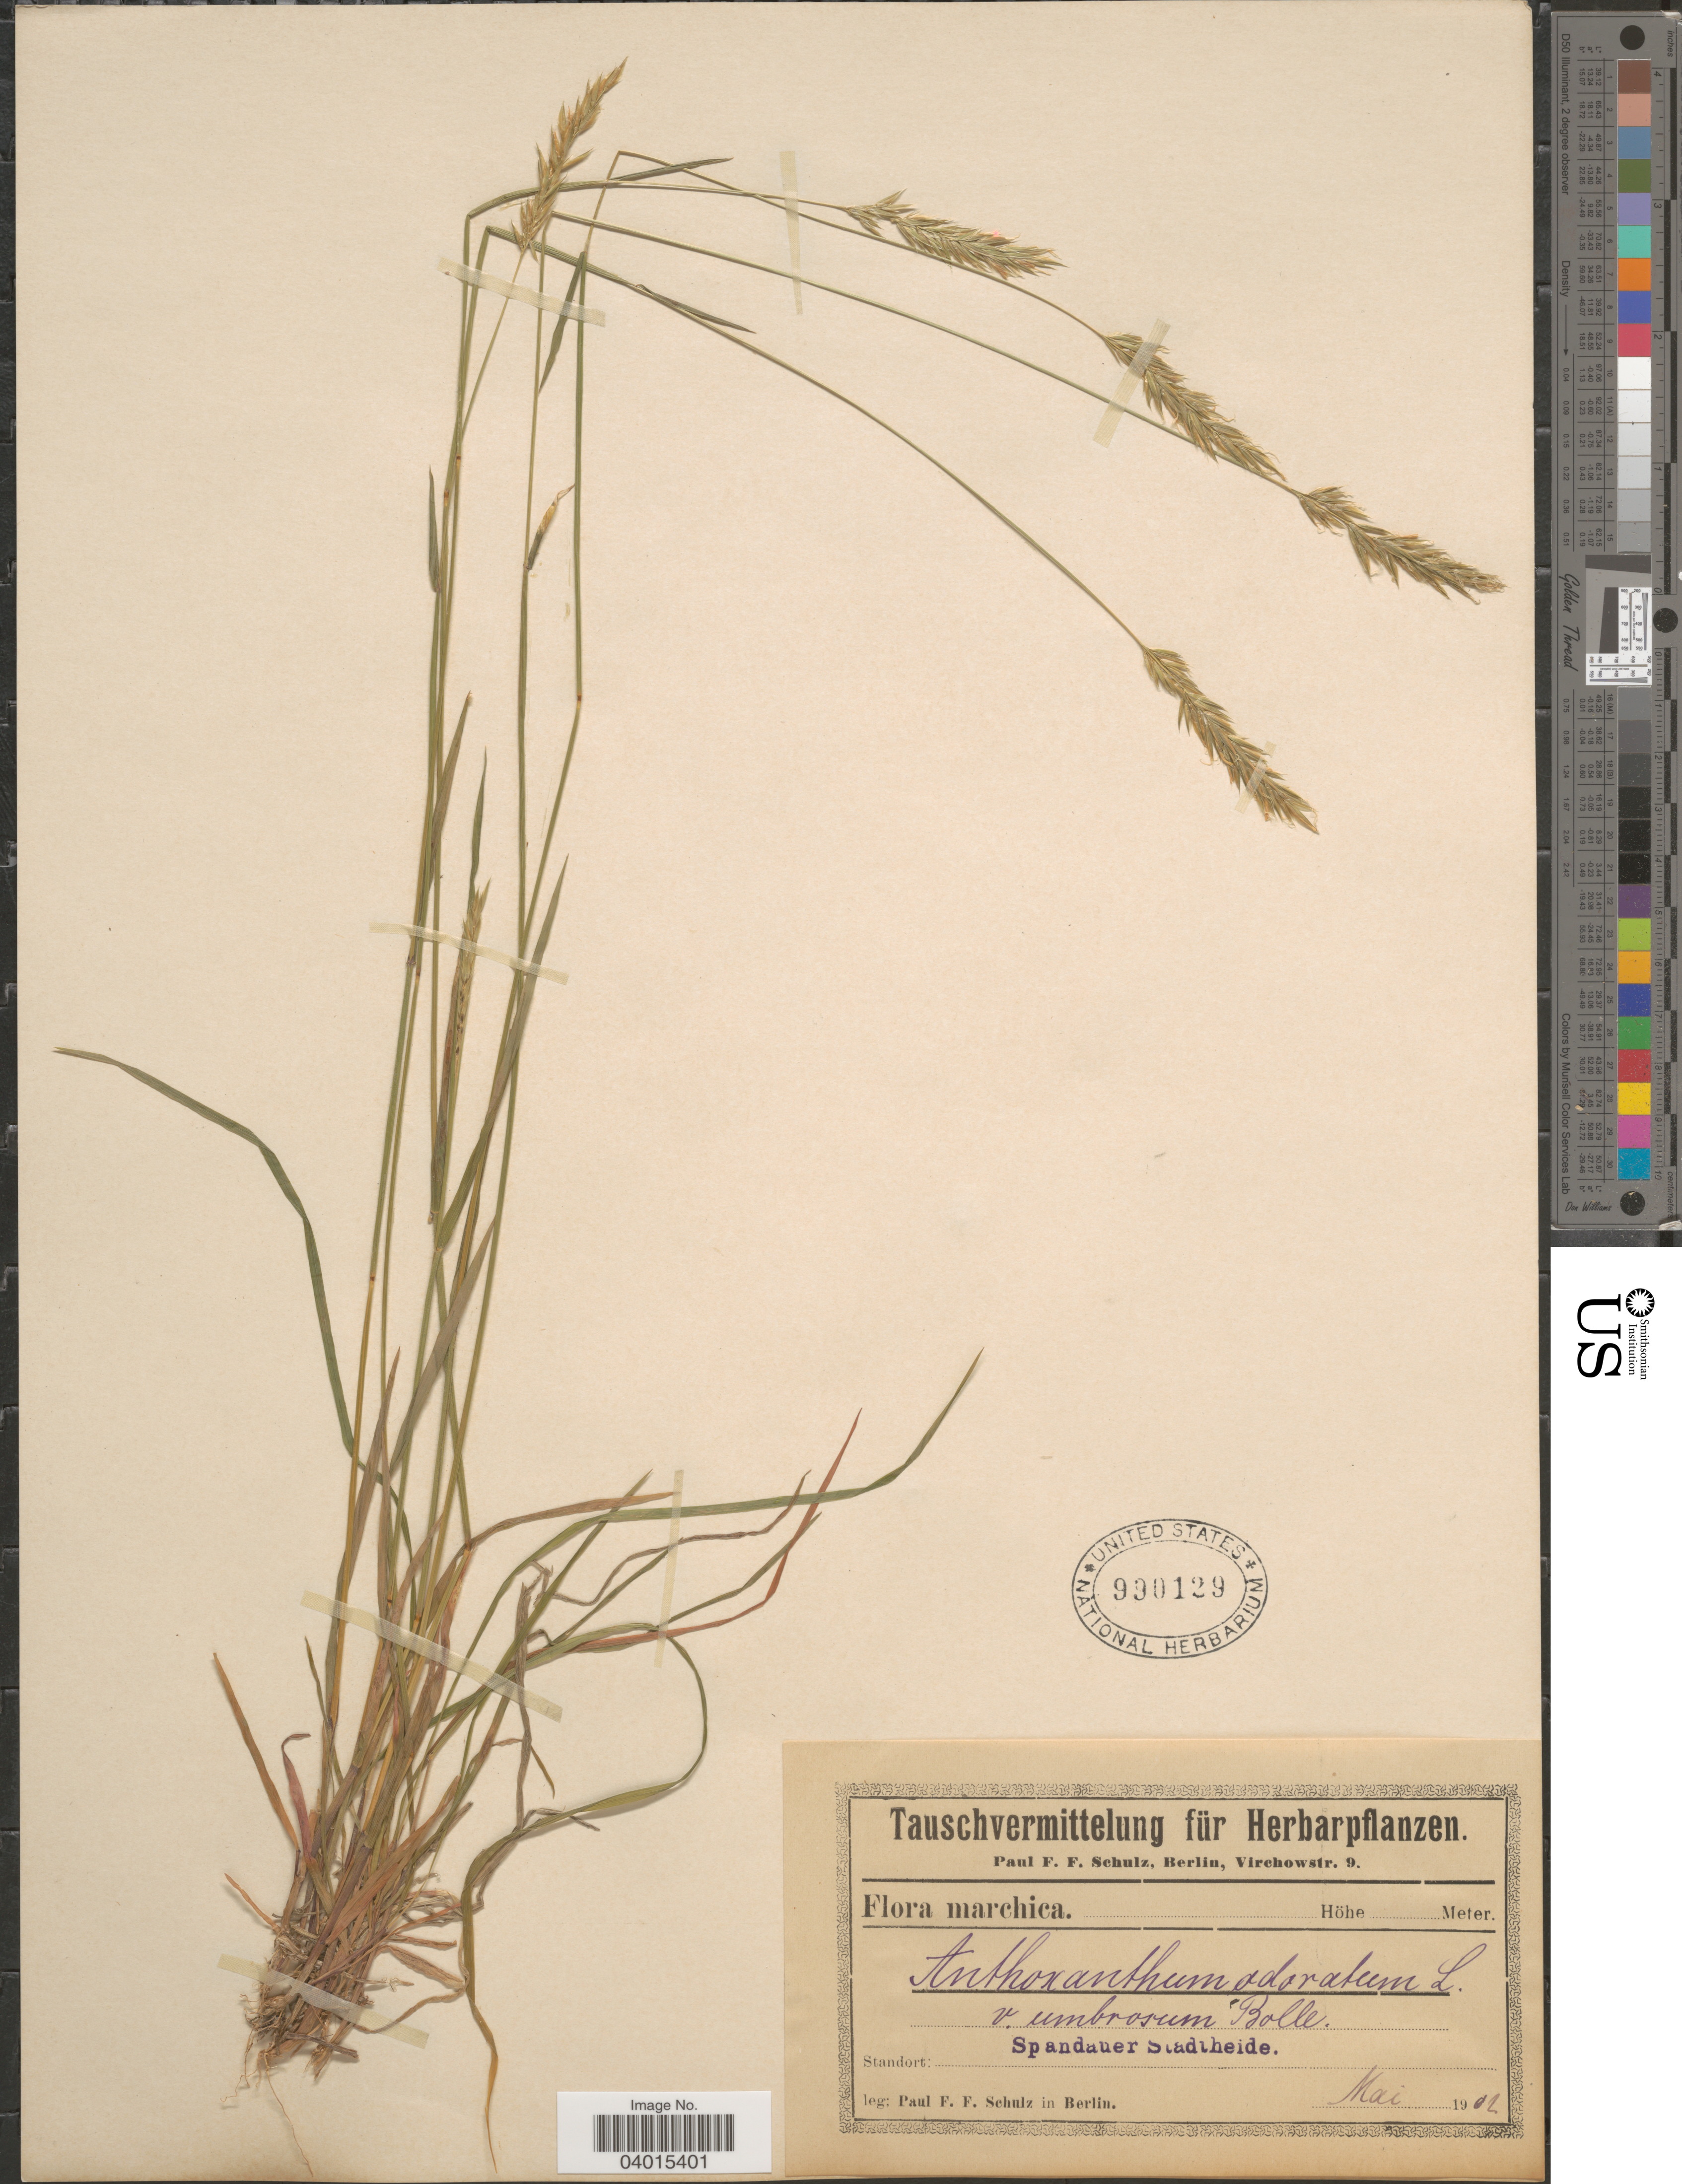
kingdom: Plantae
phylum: Tracheophyta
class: Liliopsida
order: Poales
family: Poaceae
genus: Anthoxanthum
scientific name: Anthoxanthum odoratum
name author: L.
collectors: P. F. Schulz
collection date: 1902-05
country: Germany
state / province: Berlin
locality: Marchica. Spandauer Stadtheide.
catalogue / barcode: US 990129